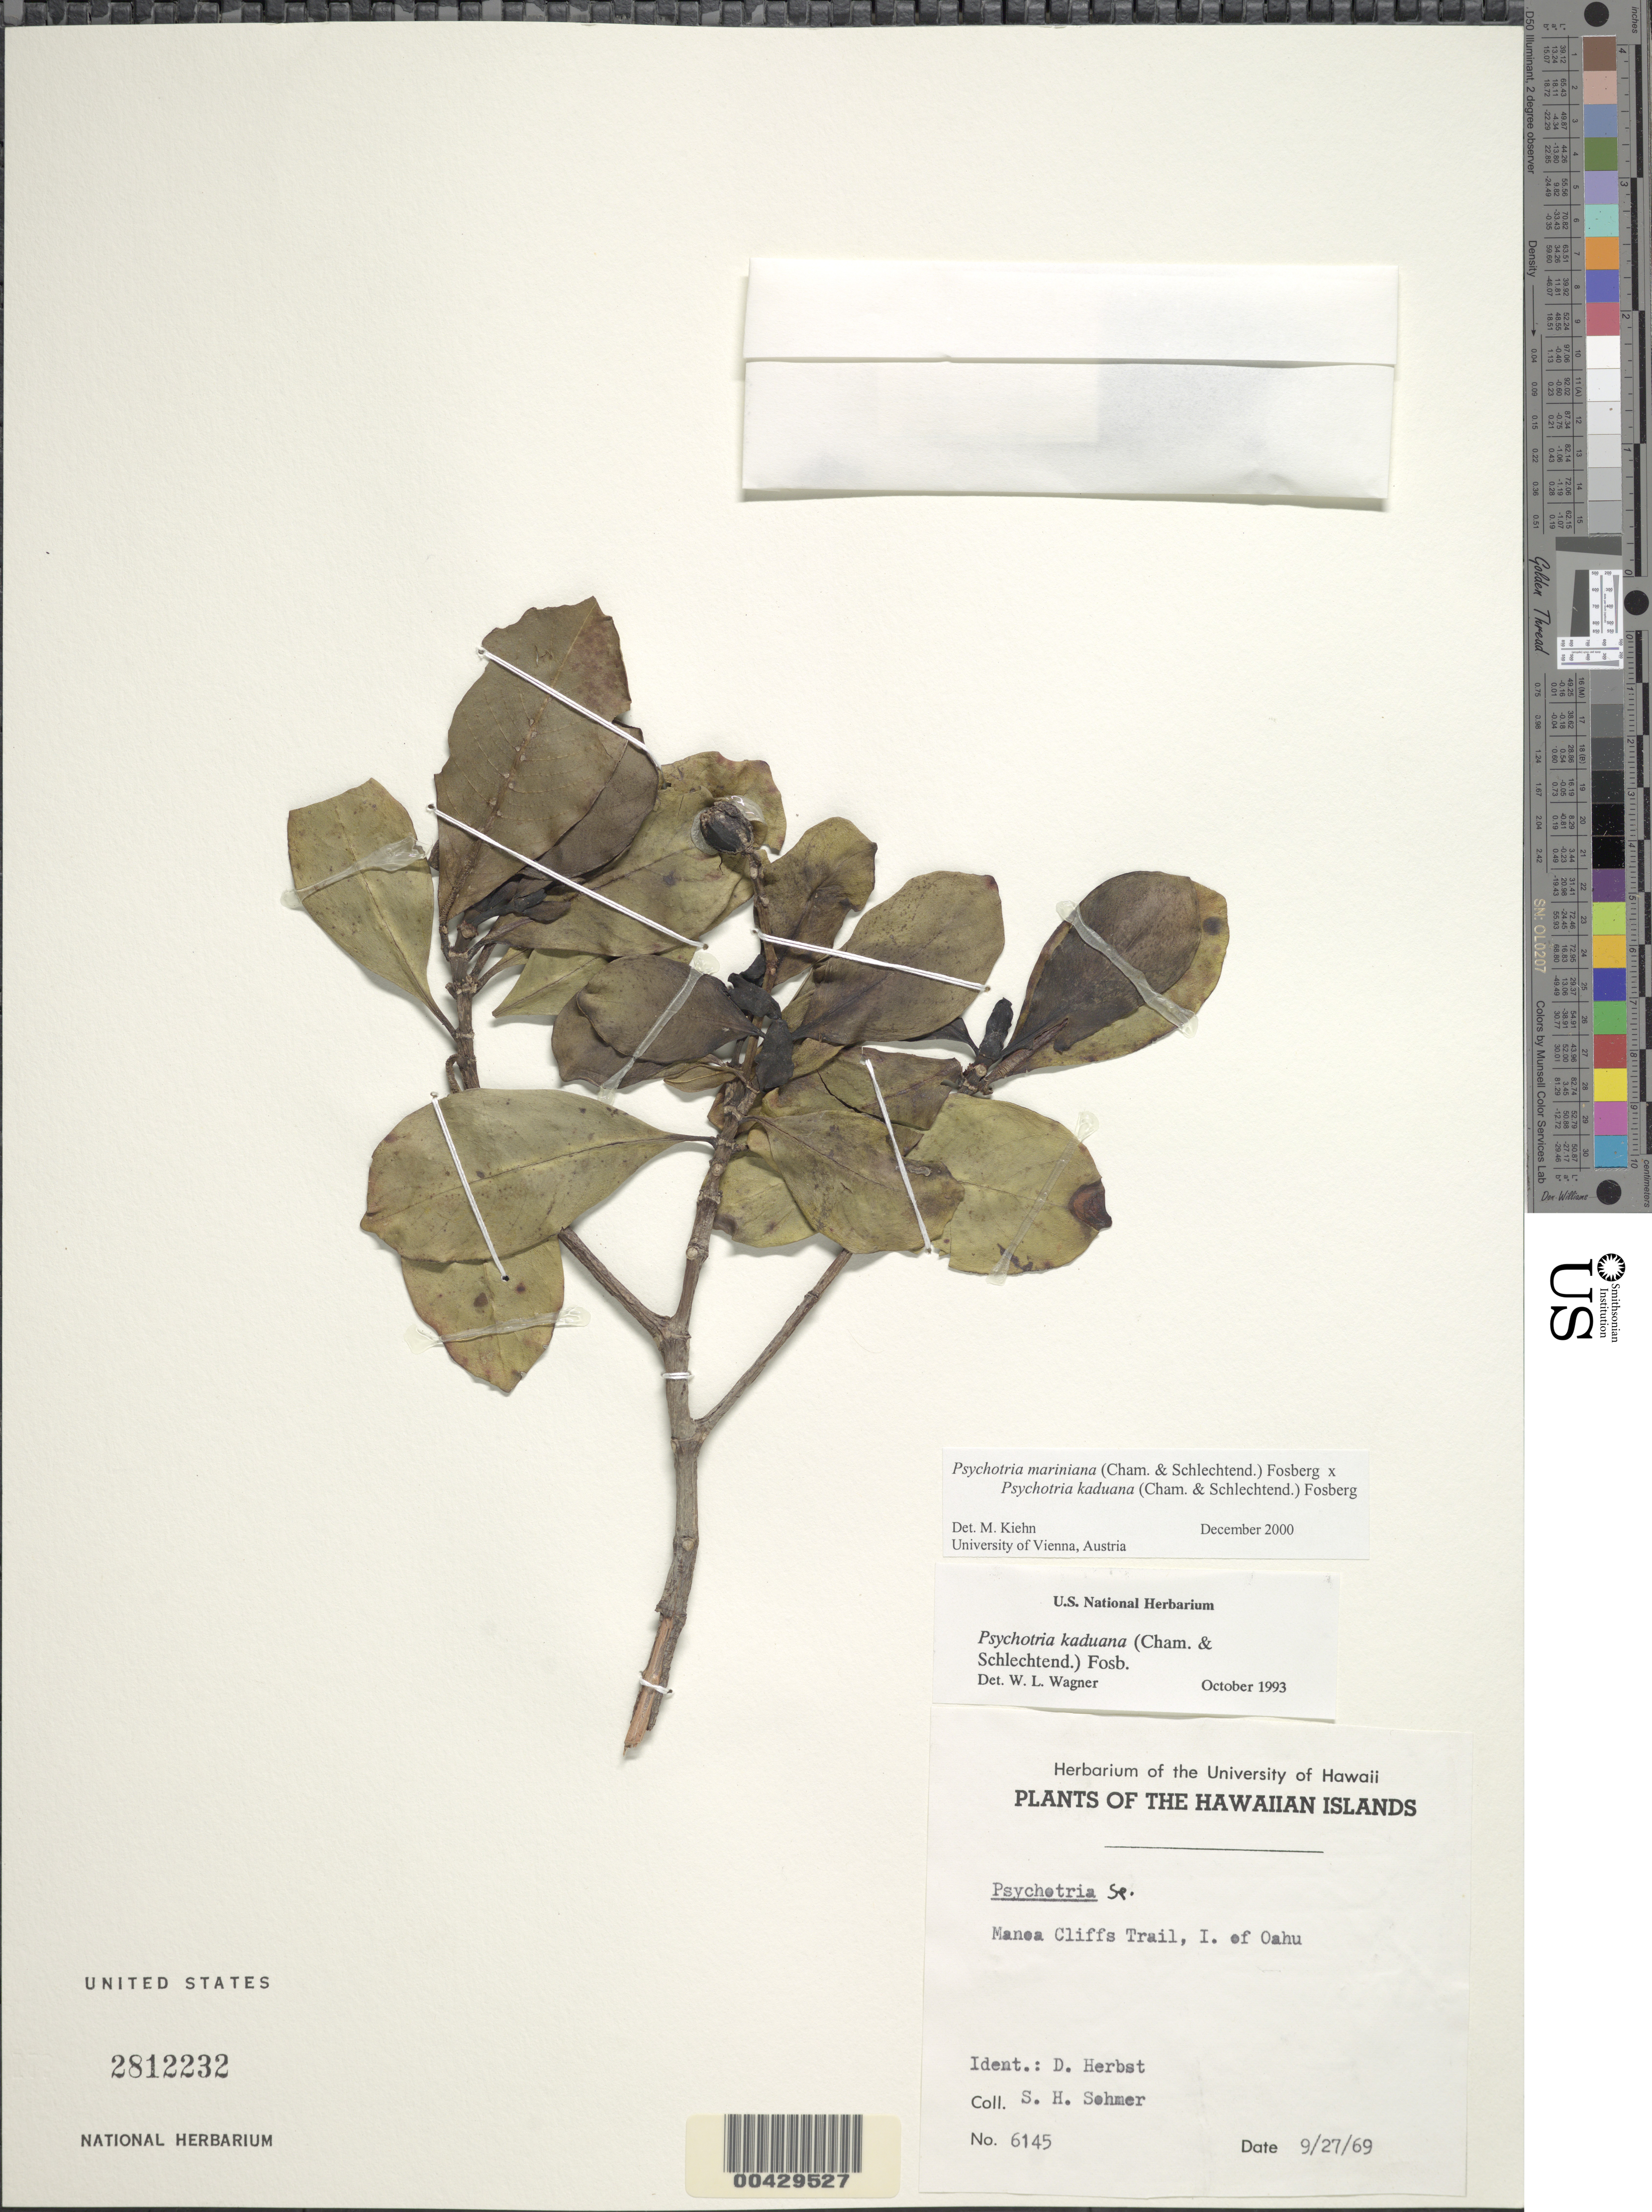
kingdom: Plantae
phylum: Tracheophyta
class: Magnoliopsida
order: Gentianales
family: Rubiaceae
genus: Psychotria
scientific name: Psychotria kaduana x P. mariniana (Cham. & Schltdl.) Fosberg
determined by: Sohmer, S. H.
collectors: S. H. Sohmer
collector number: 6145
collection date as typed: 27 Sep 1969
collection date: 1969-09-27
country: United States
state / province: Hawaii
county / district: Honolulu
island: Oahu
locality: Manoa Cliffs Trail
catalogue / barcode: US 2812232